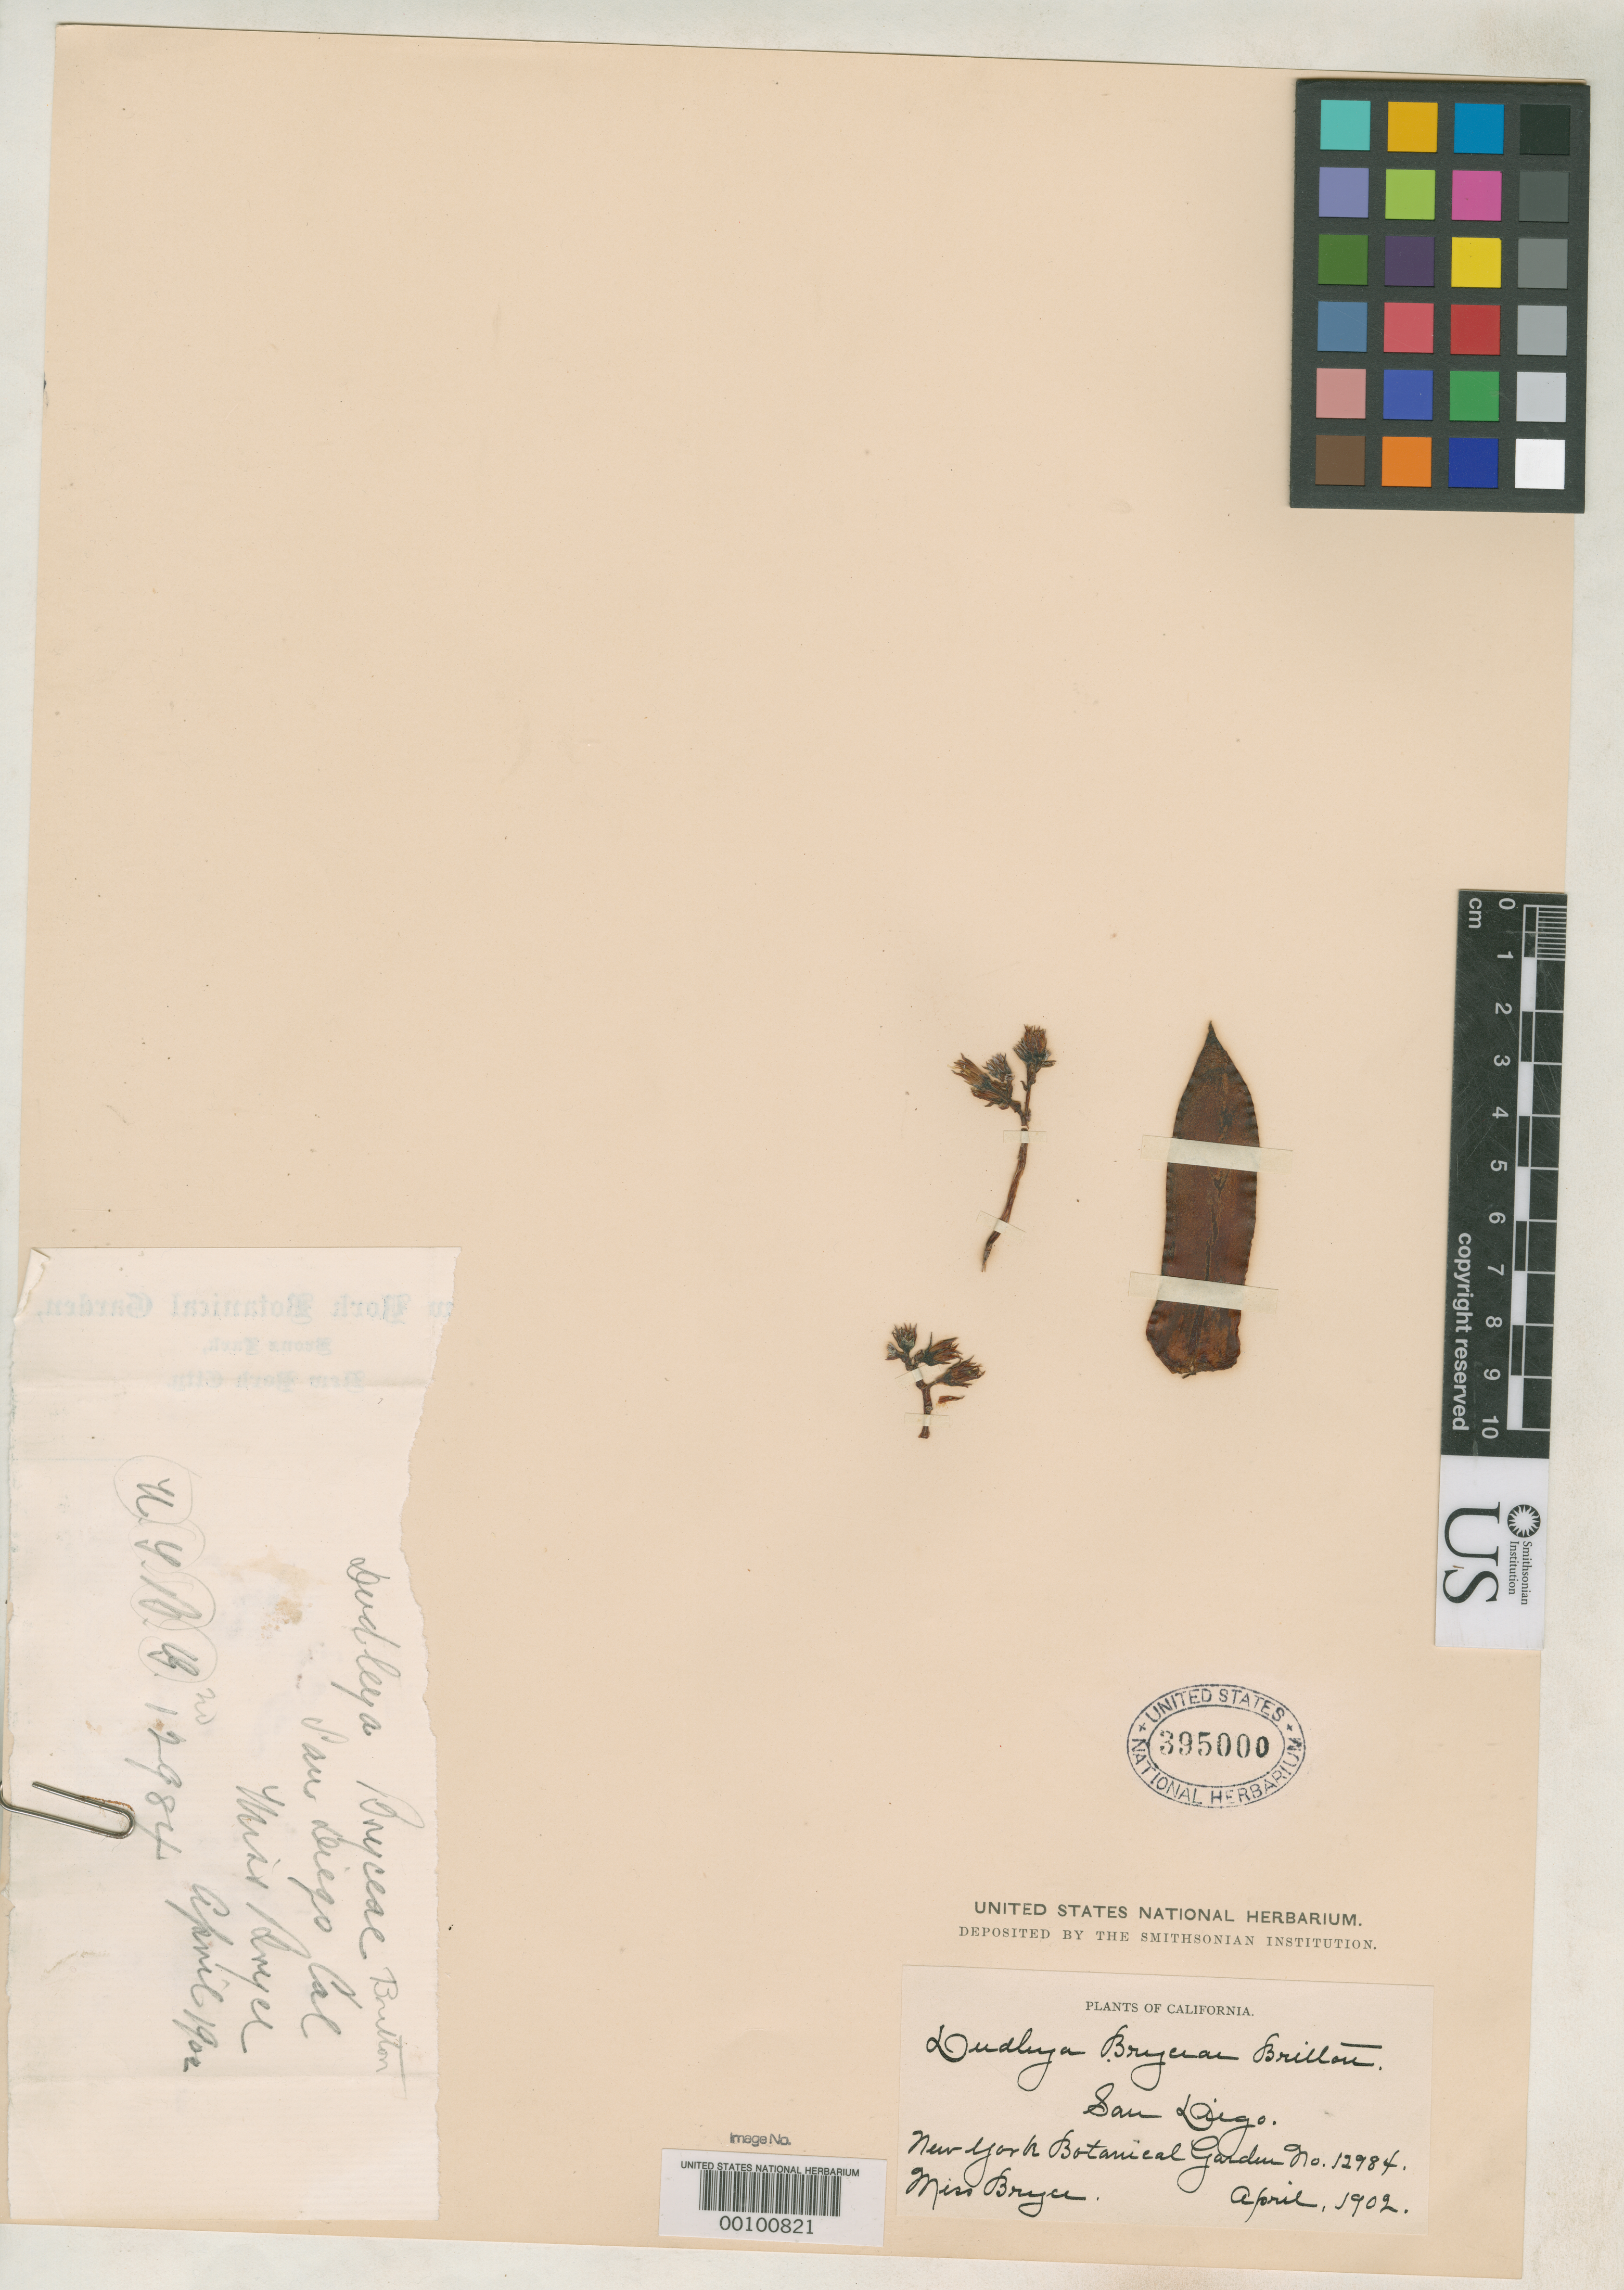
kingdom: Plantae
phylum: Tracheophyta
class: Magnoliopsida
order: Saxifragales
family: Crassulaceae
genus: Dudleya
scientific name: Dudleya bryceae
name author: Britton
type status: Isotype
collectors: M. Bryce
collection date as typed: Apr 1902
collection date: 1902-04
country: United States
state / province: California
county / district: San Diego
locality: San Diego.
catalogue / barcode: US 395000